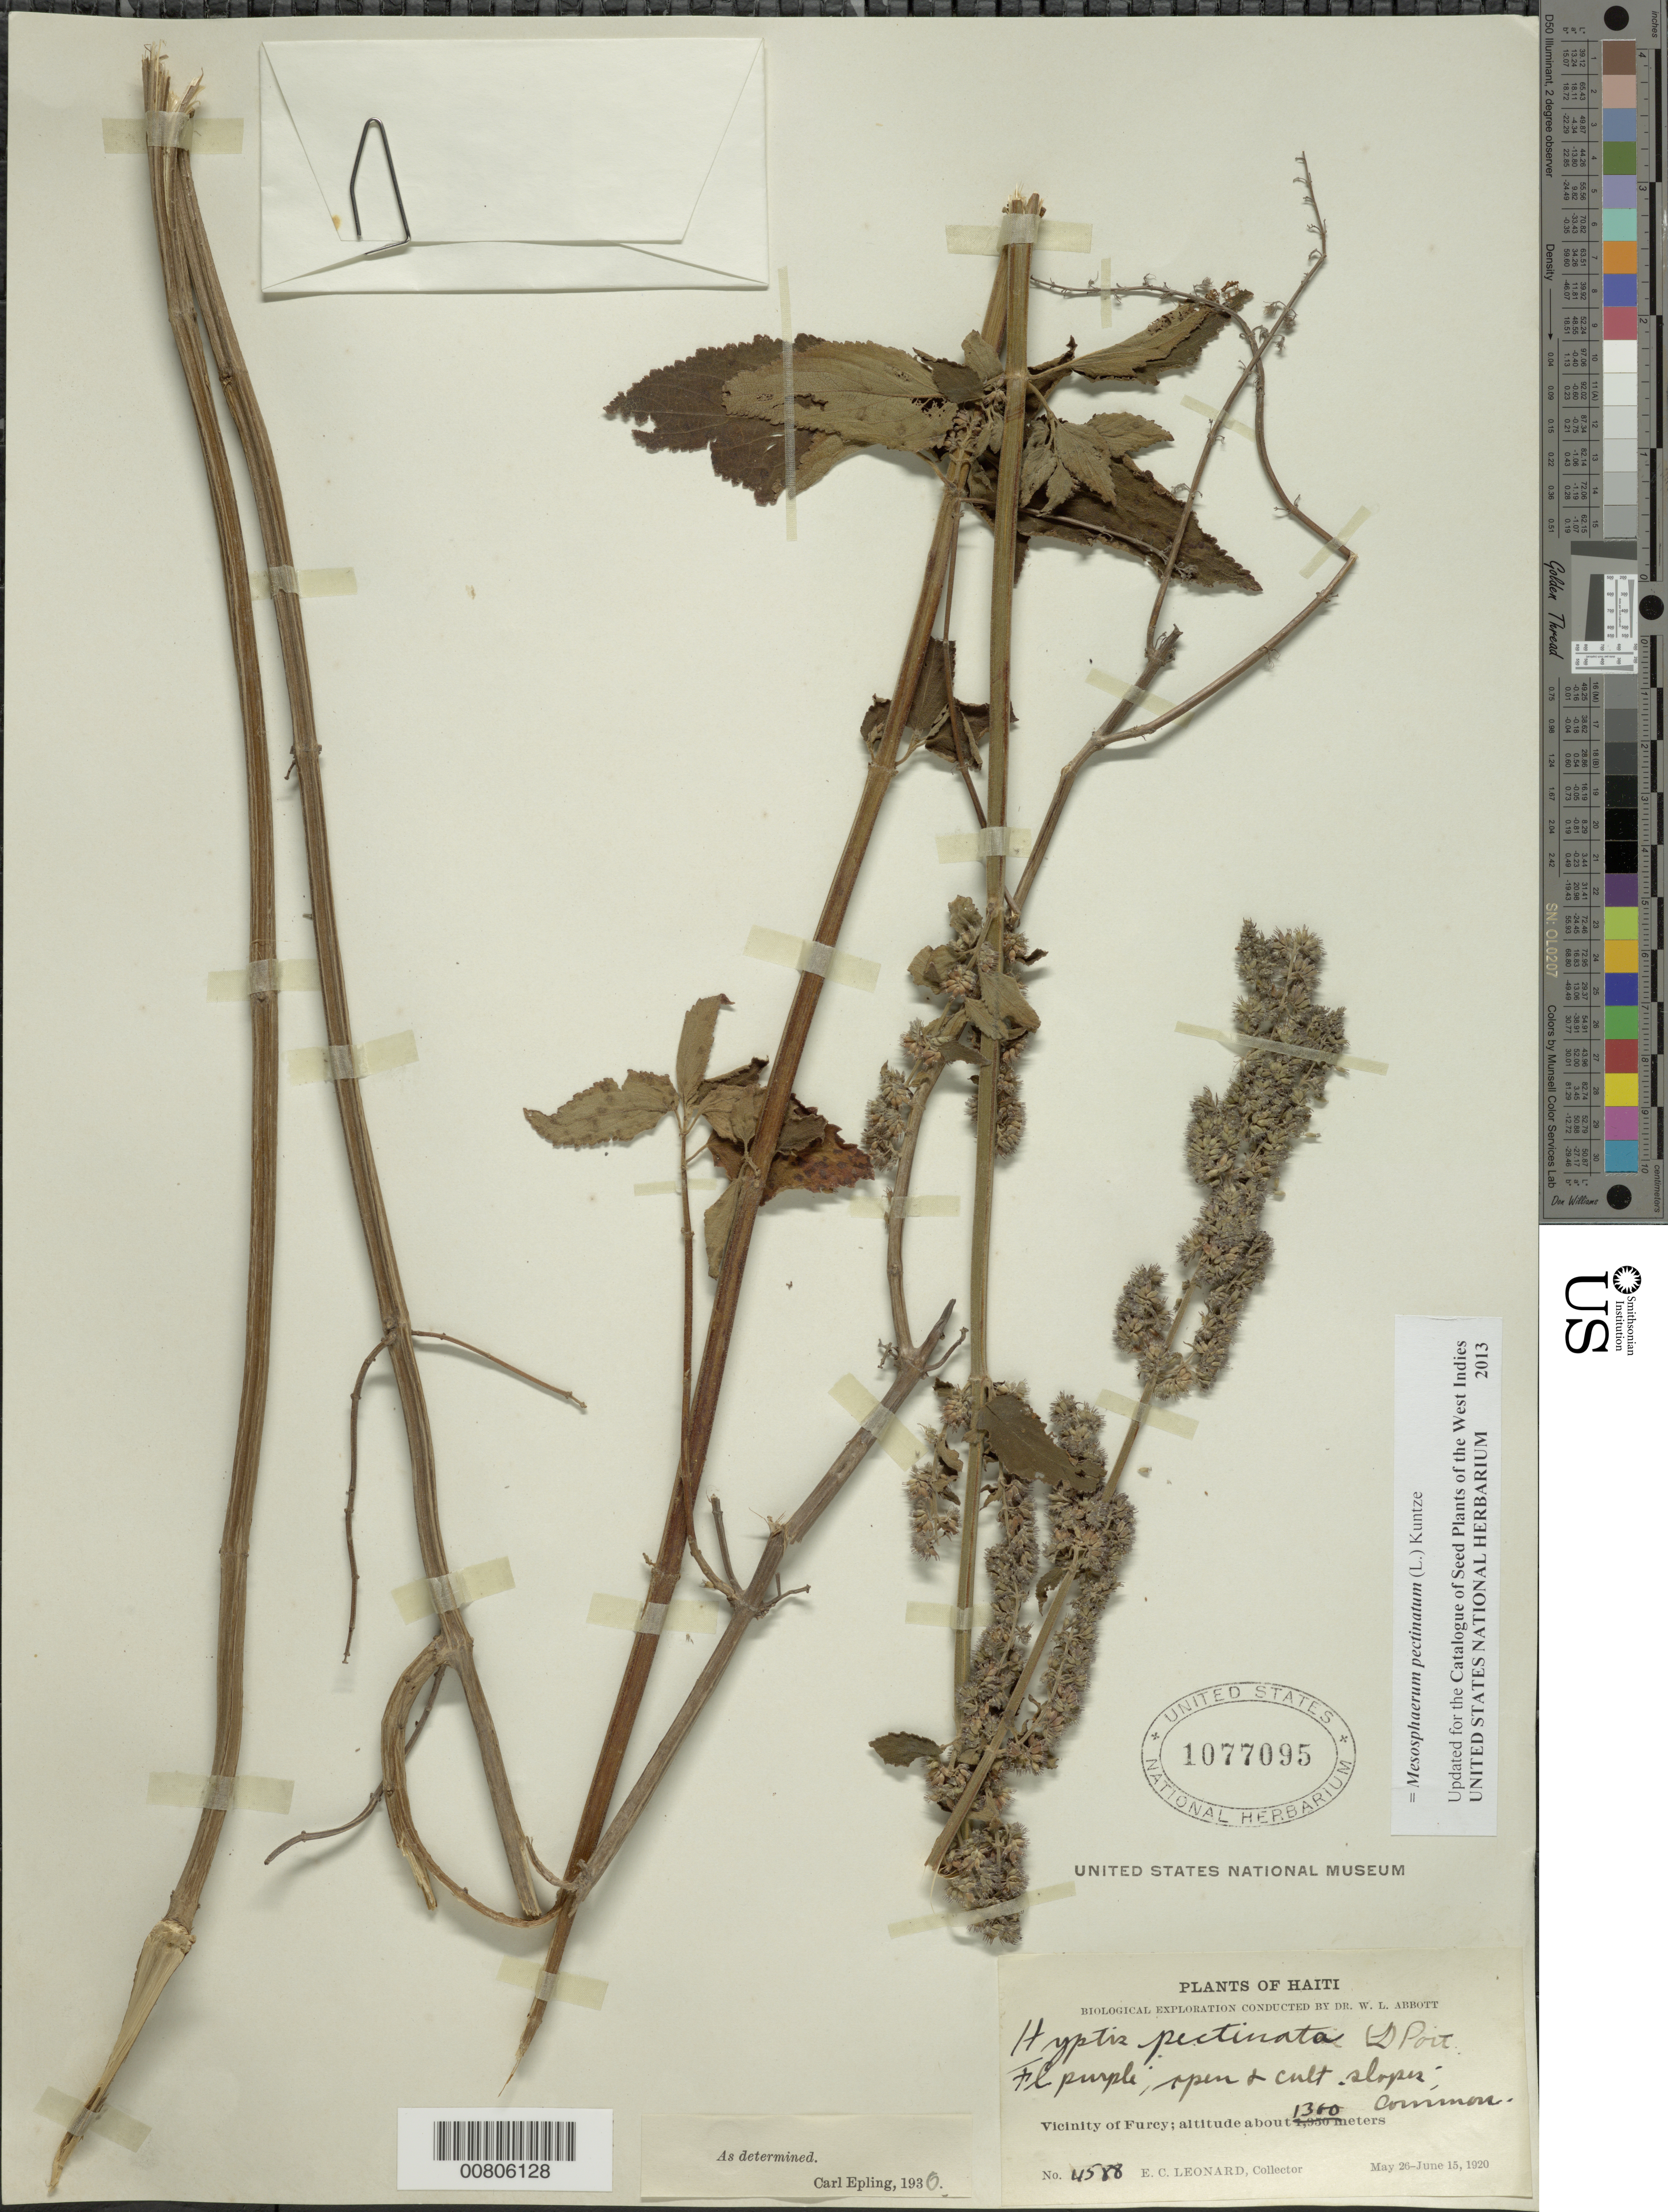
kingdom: Plantae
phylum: Tracheophyta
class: Magnoliopsida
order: Lamiales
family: Lamiaceae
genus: Mesosphaerum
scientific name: Mesosphaerum pectinatum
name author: (L.) Kuntze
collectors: E. C. Leonard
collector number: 4588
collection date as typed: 26 May 1920 to 15 Jun 1920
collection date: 1920-05-26/1920-06-15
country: Haiti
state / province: Ouest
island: Hispaniola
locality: Vicinity of Furcy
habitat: Open and cultivated slopes; common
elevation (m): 1300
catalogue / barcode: US 1077095